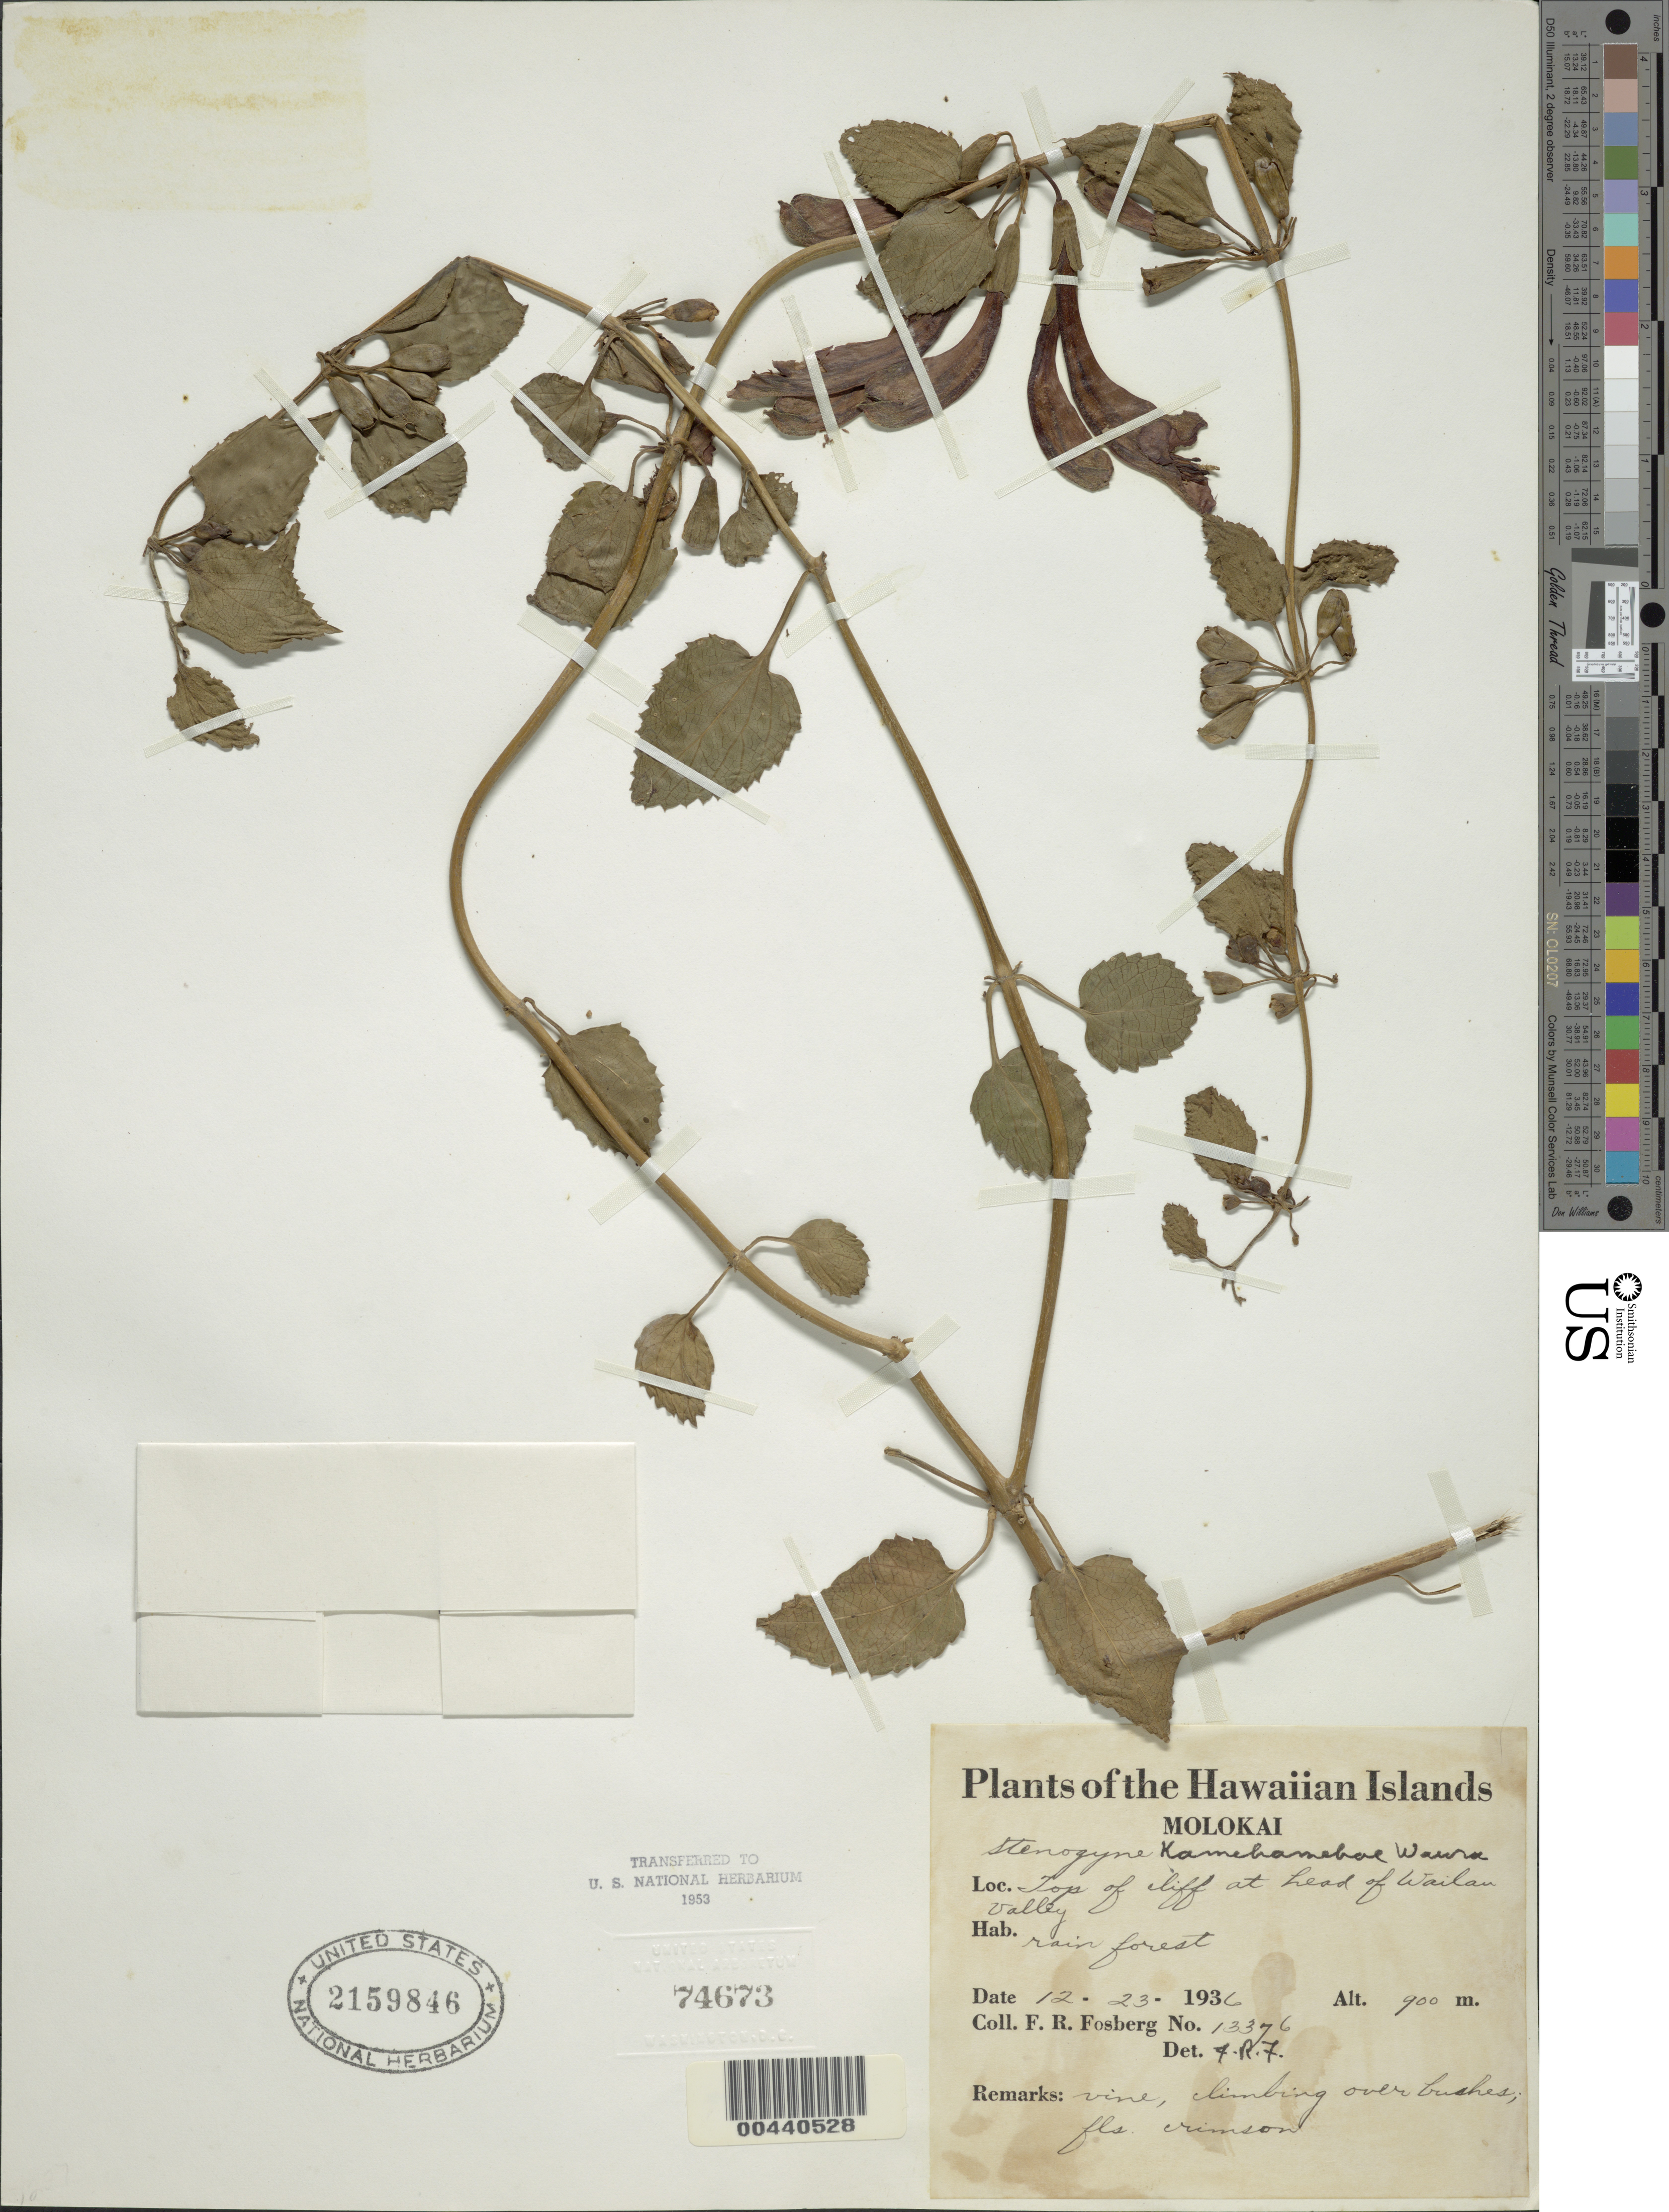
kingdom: Plantae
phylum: Tracheophyta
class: Magnoliopsida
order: Lamiales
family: Lamiaceae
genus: Stenogyne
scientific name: Stenogyne kamehamehae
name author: Wawra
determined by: Fosberg, F. R.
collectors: F. R. Fosberg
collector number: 13376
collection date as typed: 23 Dec 1936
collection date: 1936-12-23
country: United States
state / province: Hawaii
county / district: Maui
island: Moloka'i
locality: Top of cliff at head of Wailau Valley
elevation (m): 900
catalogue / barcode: US 2159846